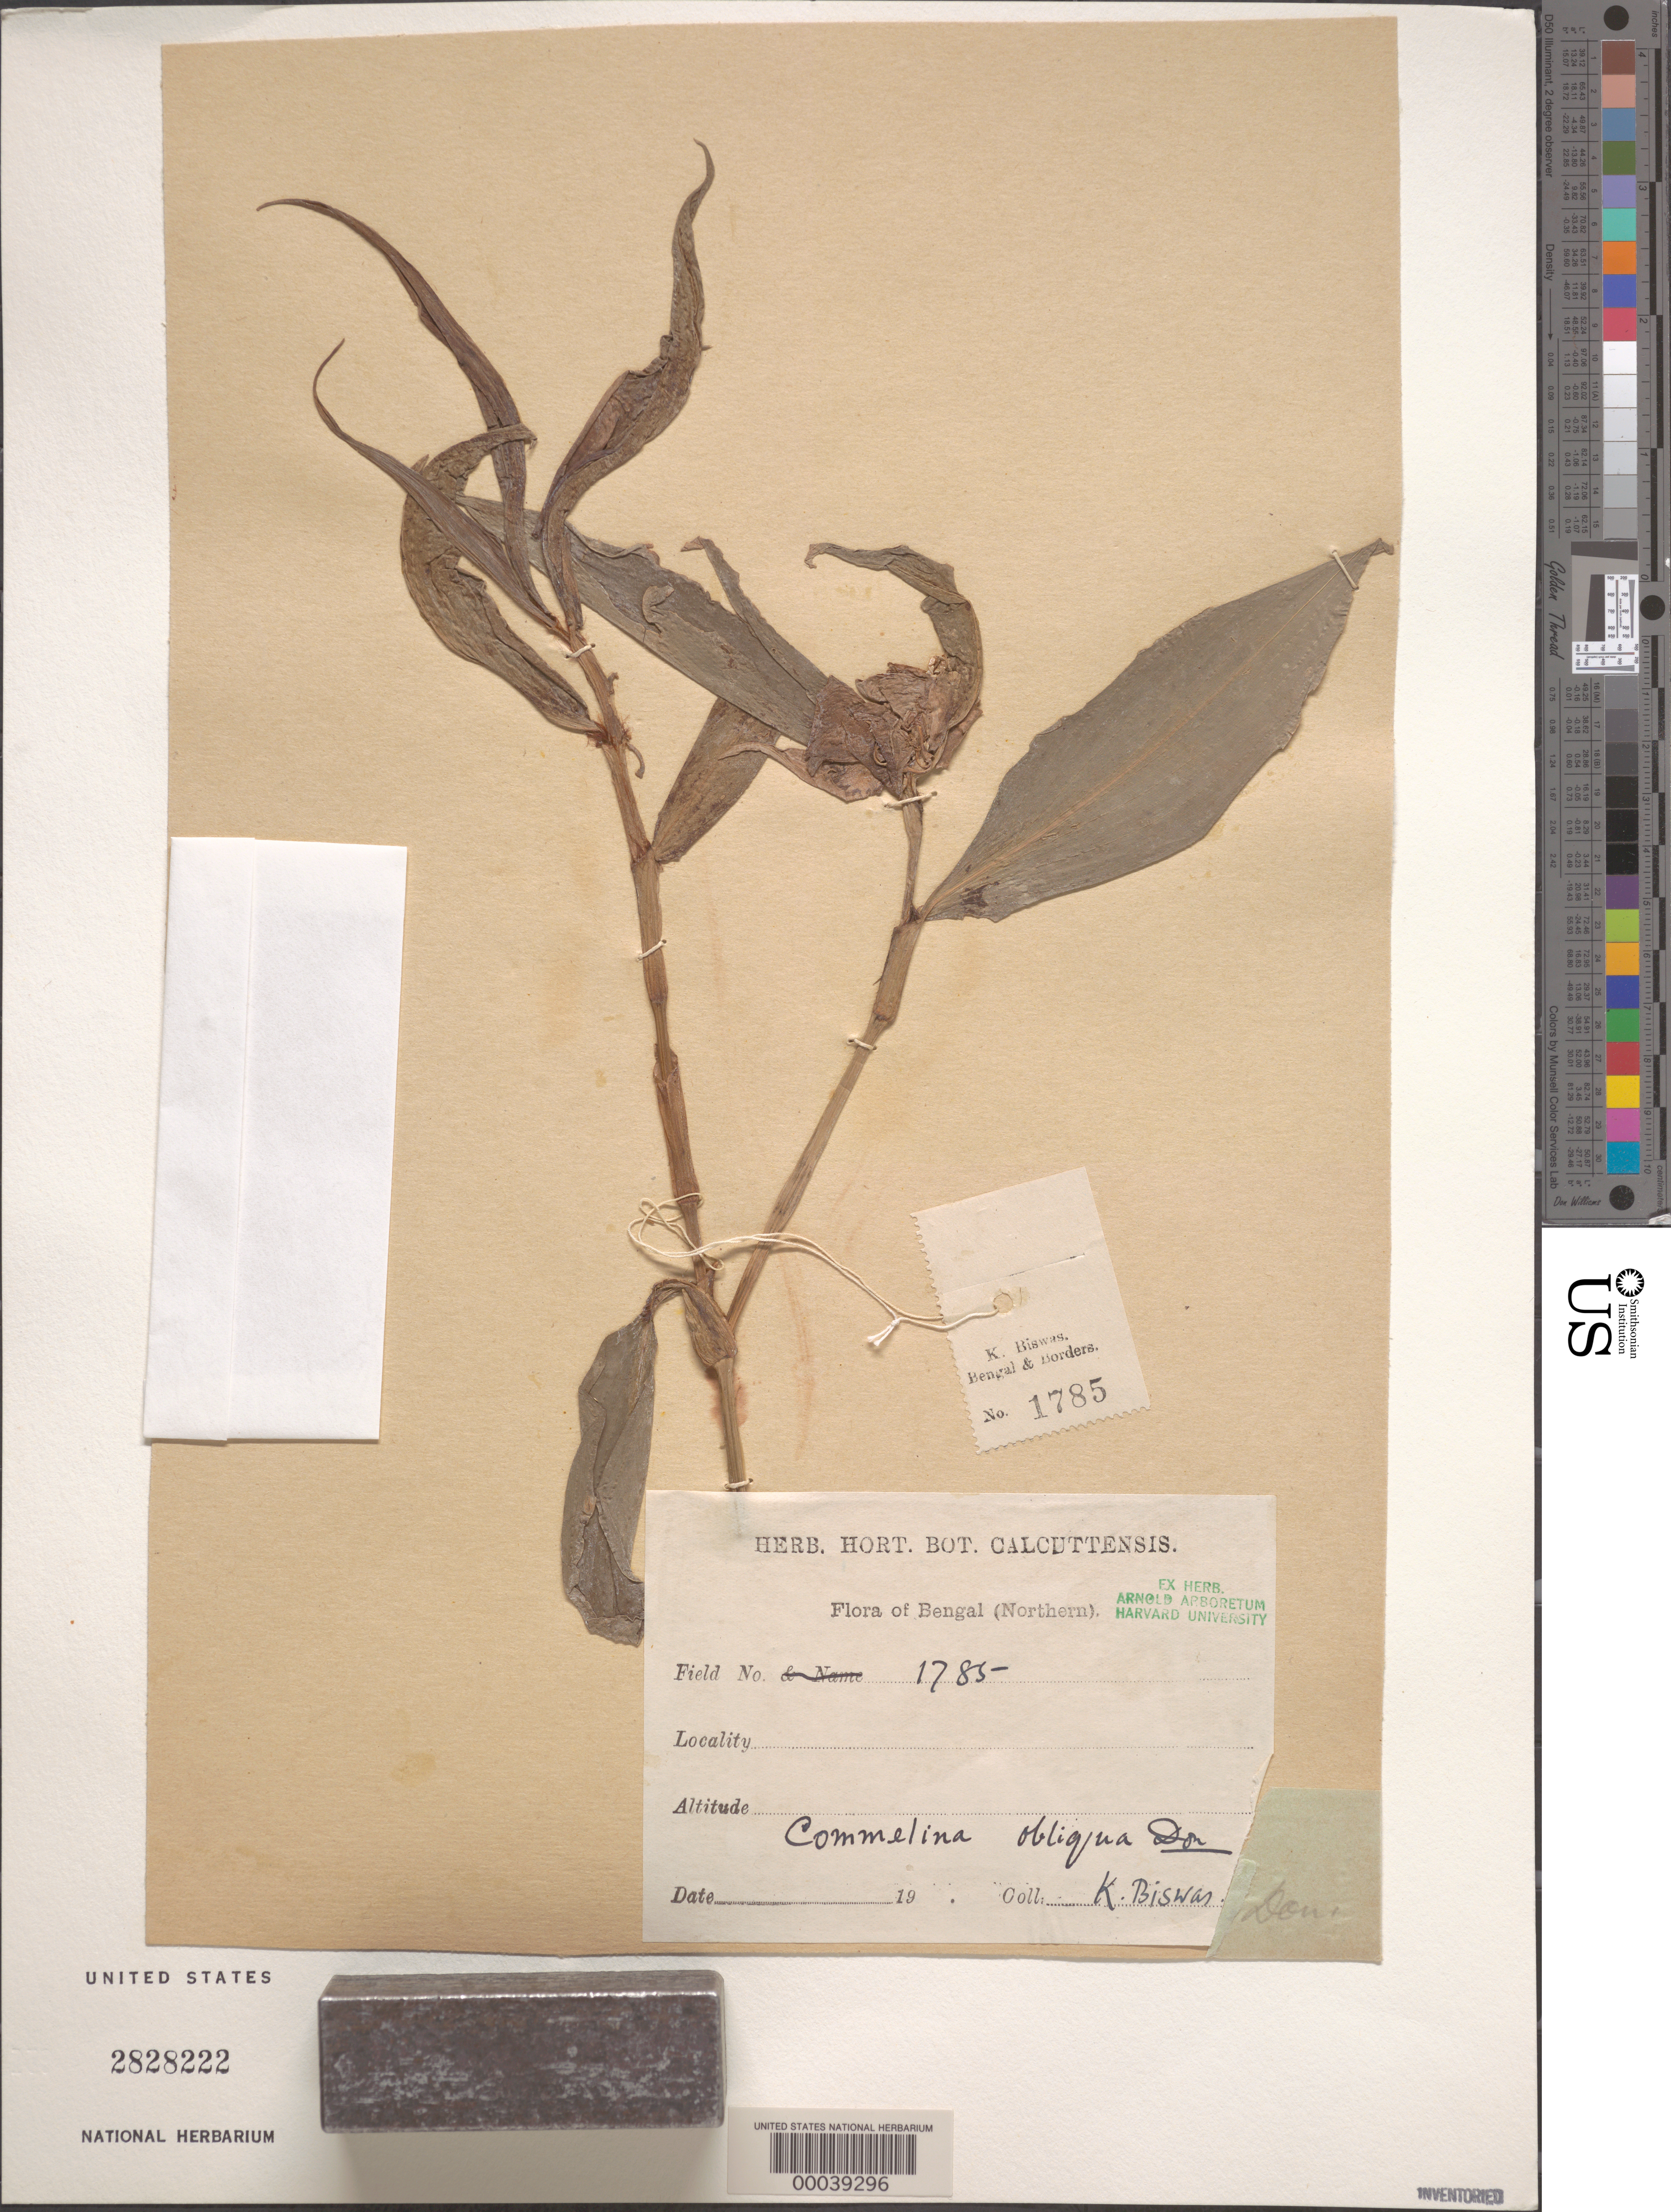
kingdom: Plantae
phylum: Tracheophyta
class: Liliopsida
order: Commelinales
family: Commelinaceae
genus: Commelina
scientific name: Commelina paludosa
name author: Blume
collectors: K. Biswas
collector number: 1785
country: India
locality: Calcutta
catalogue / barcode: US 2828222